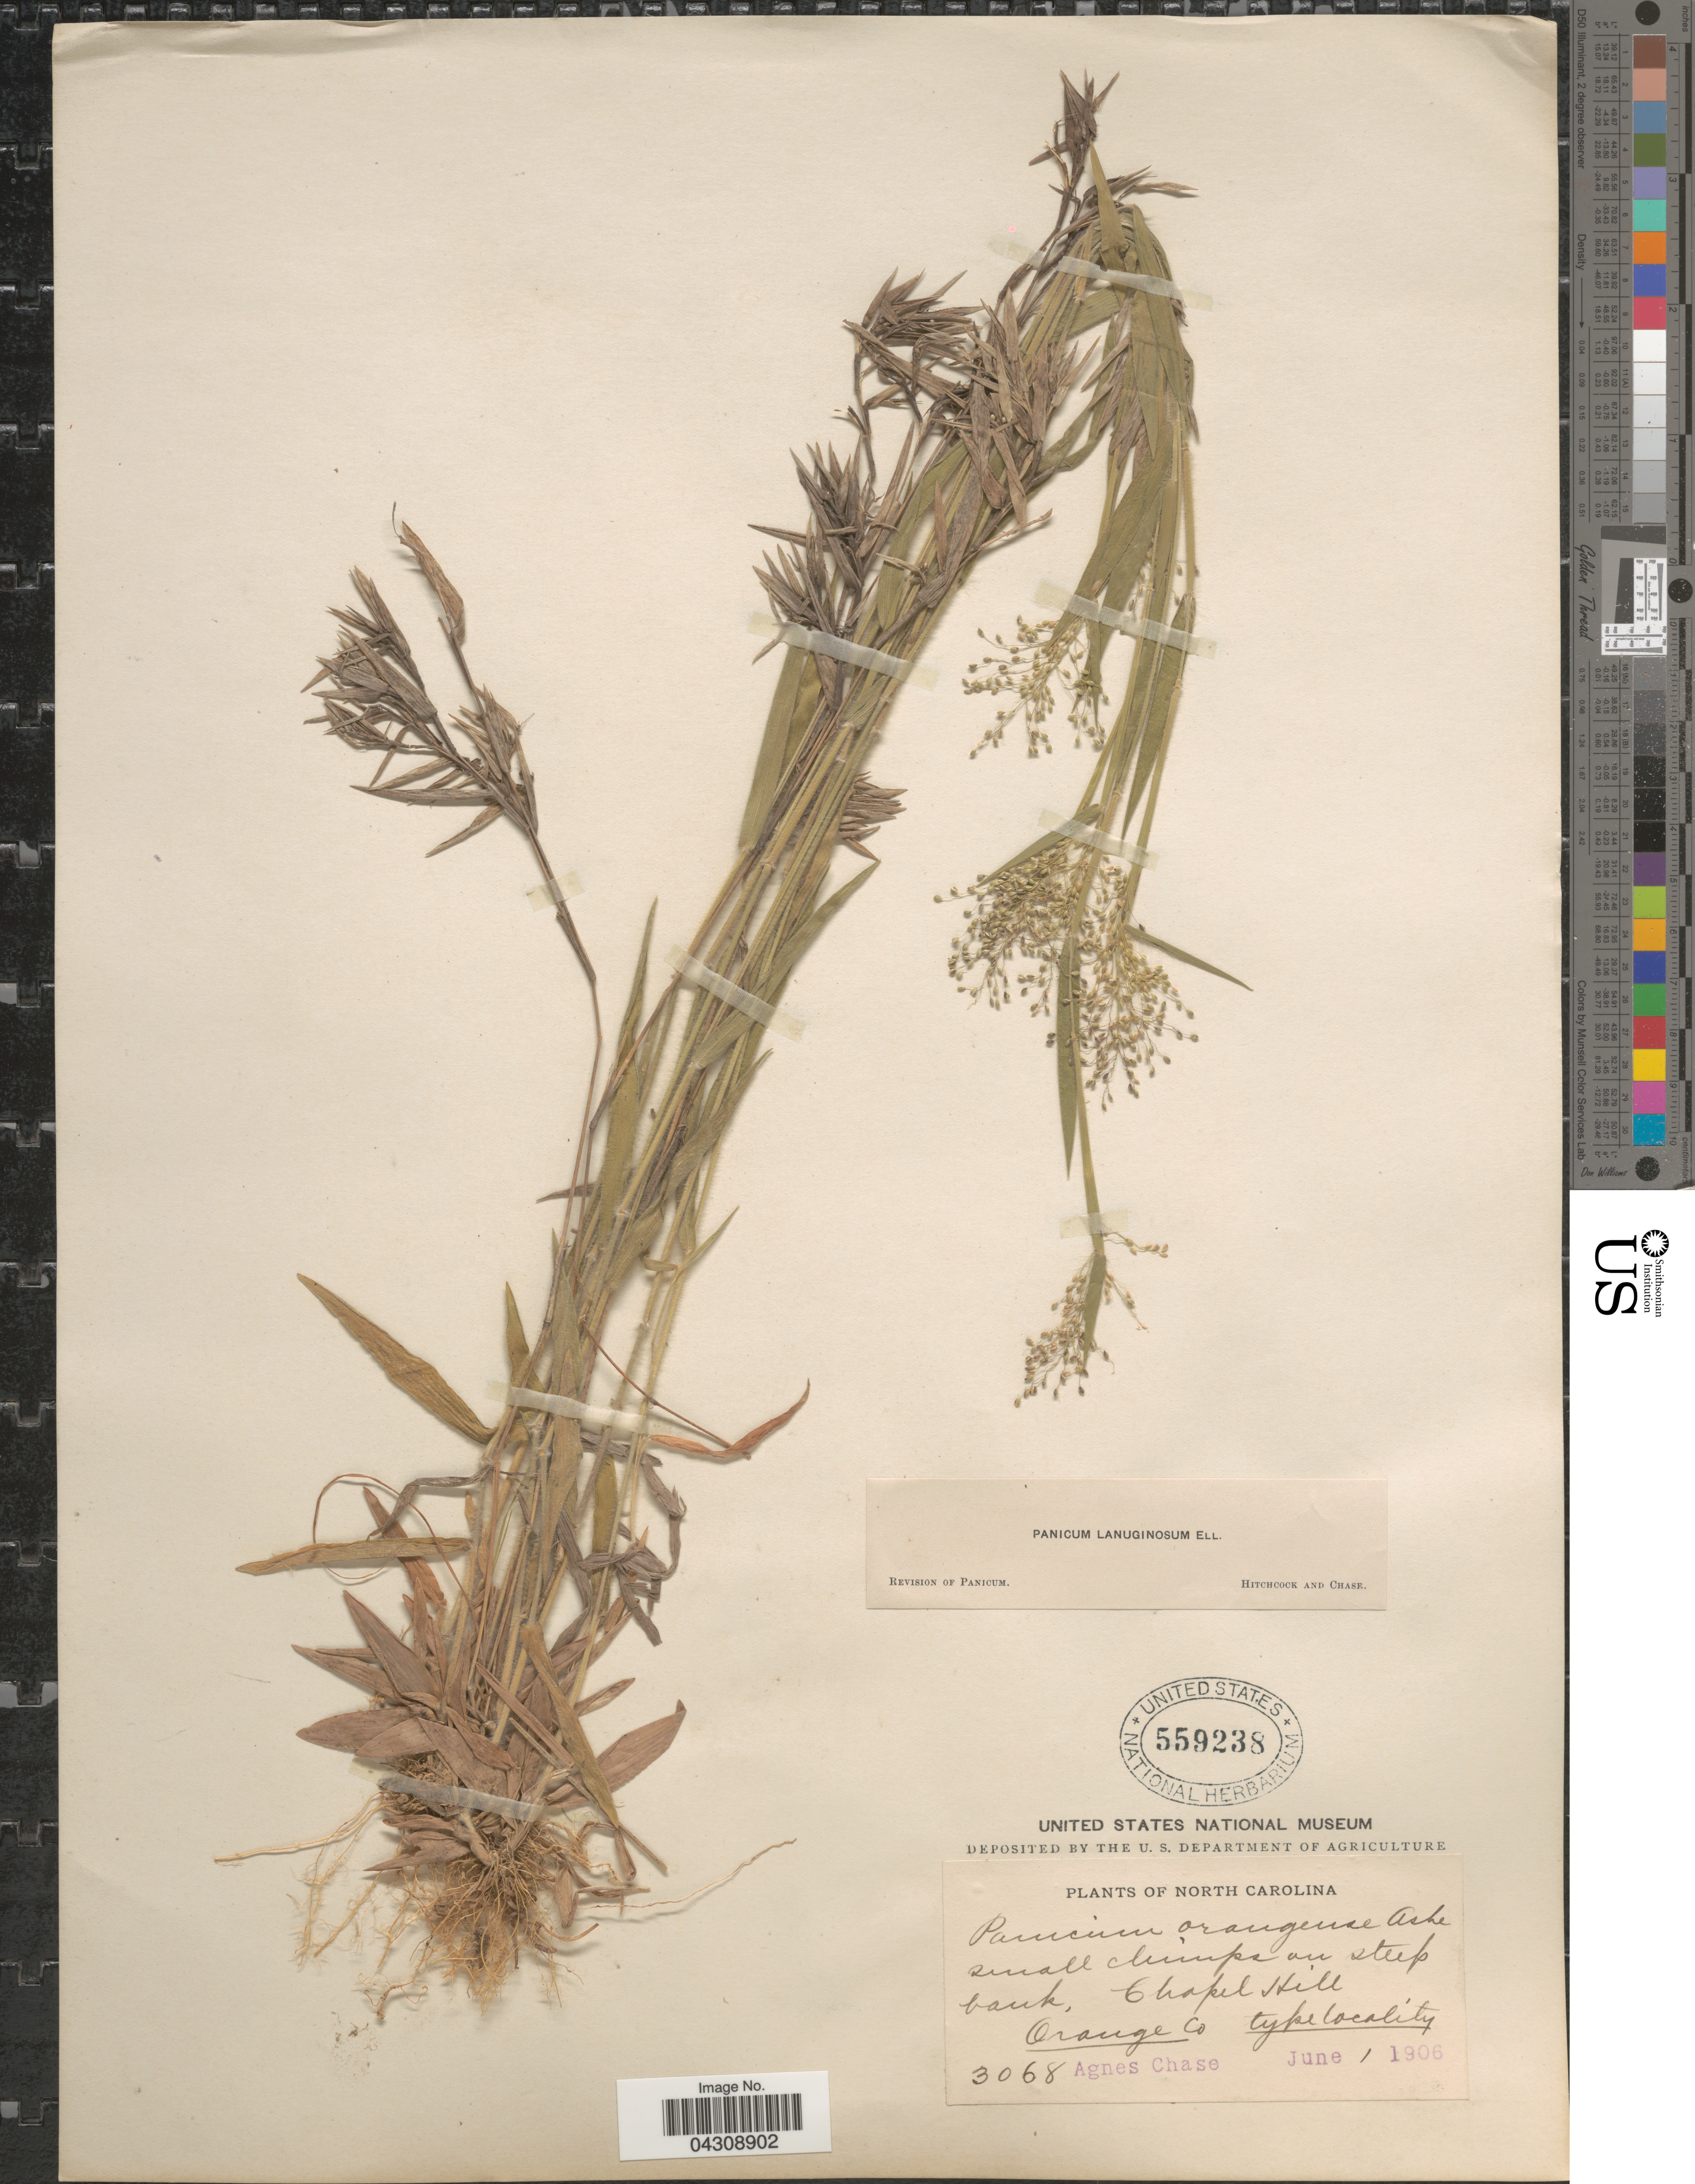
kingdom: Plantae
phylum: Tracheophyta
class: Liliopsida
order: Poales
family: Poaceae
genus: Dichanthelium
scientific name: Dichanthelium acuminatum var. acuminatum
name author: (Sw.) Gould & C.A. Clark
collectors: A. Chase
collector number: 3068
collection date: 1906-06-01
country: United States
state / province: North Carolina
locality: On steep bank, Chapel Hill. Orange Co.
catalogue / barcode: US 559238